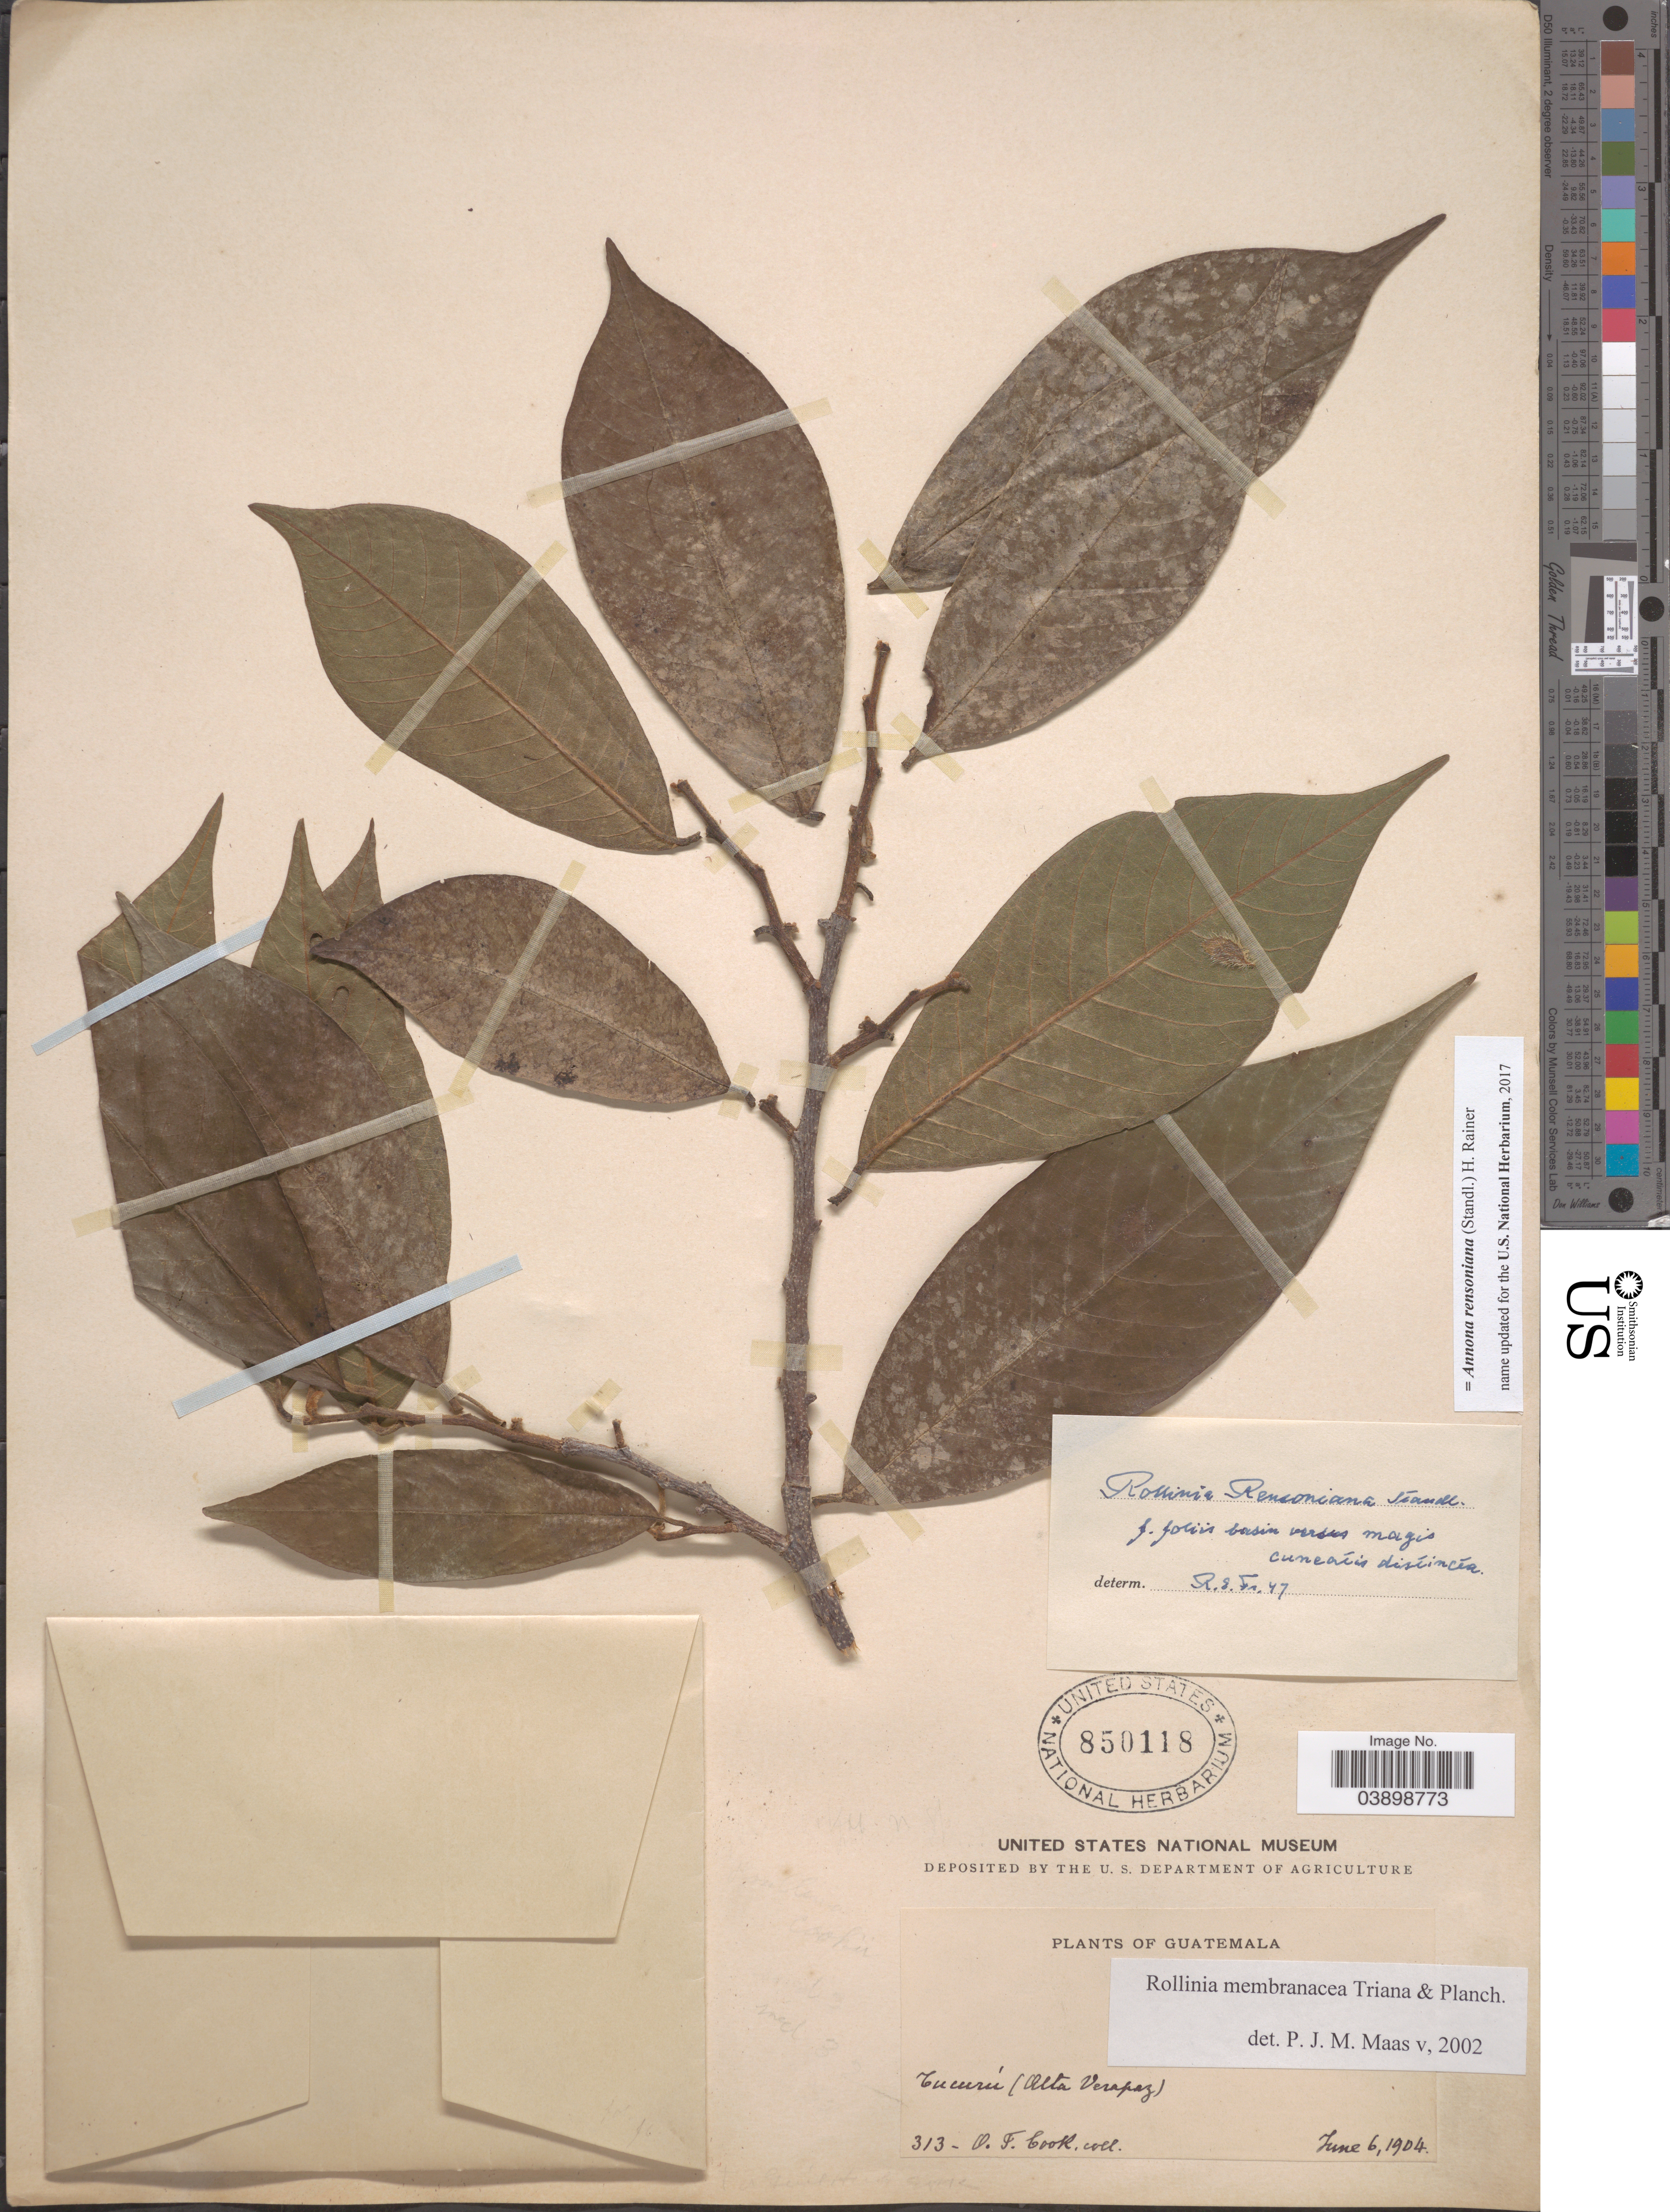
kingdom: Plantae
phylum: Tracheophyta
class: Magnoliopsida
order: Magnoliales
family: Annonaceae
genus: Annona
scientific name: Annona rensoniana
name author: (Standl.) H. Rainer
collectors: O. F. Cook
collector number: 313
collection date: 1904-06-06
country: Guatemala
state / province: Alta Verapaz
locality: Tucurú.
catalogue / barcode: US 850118